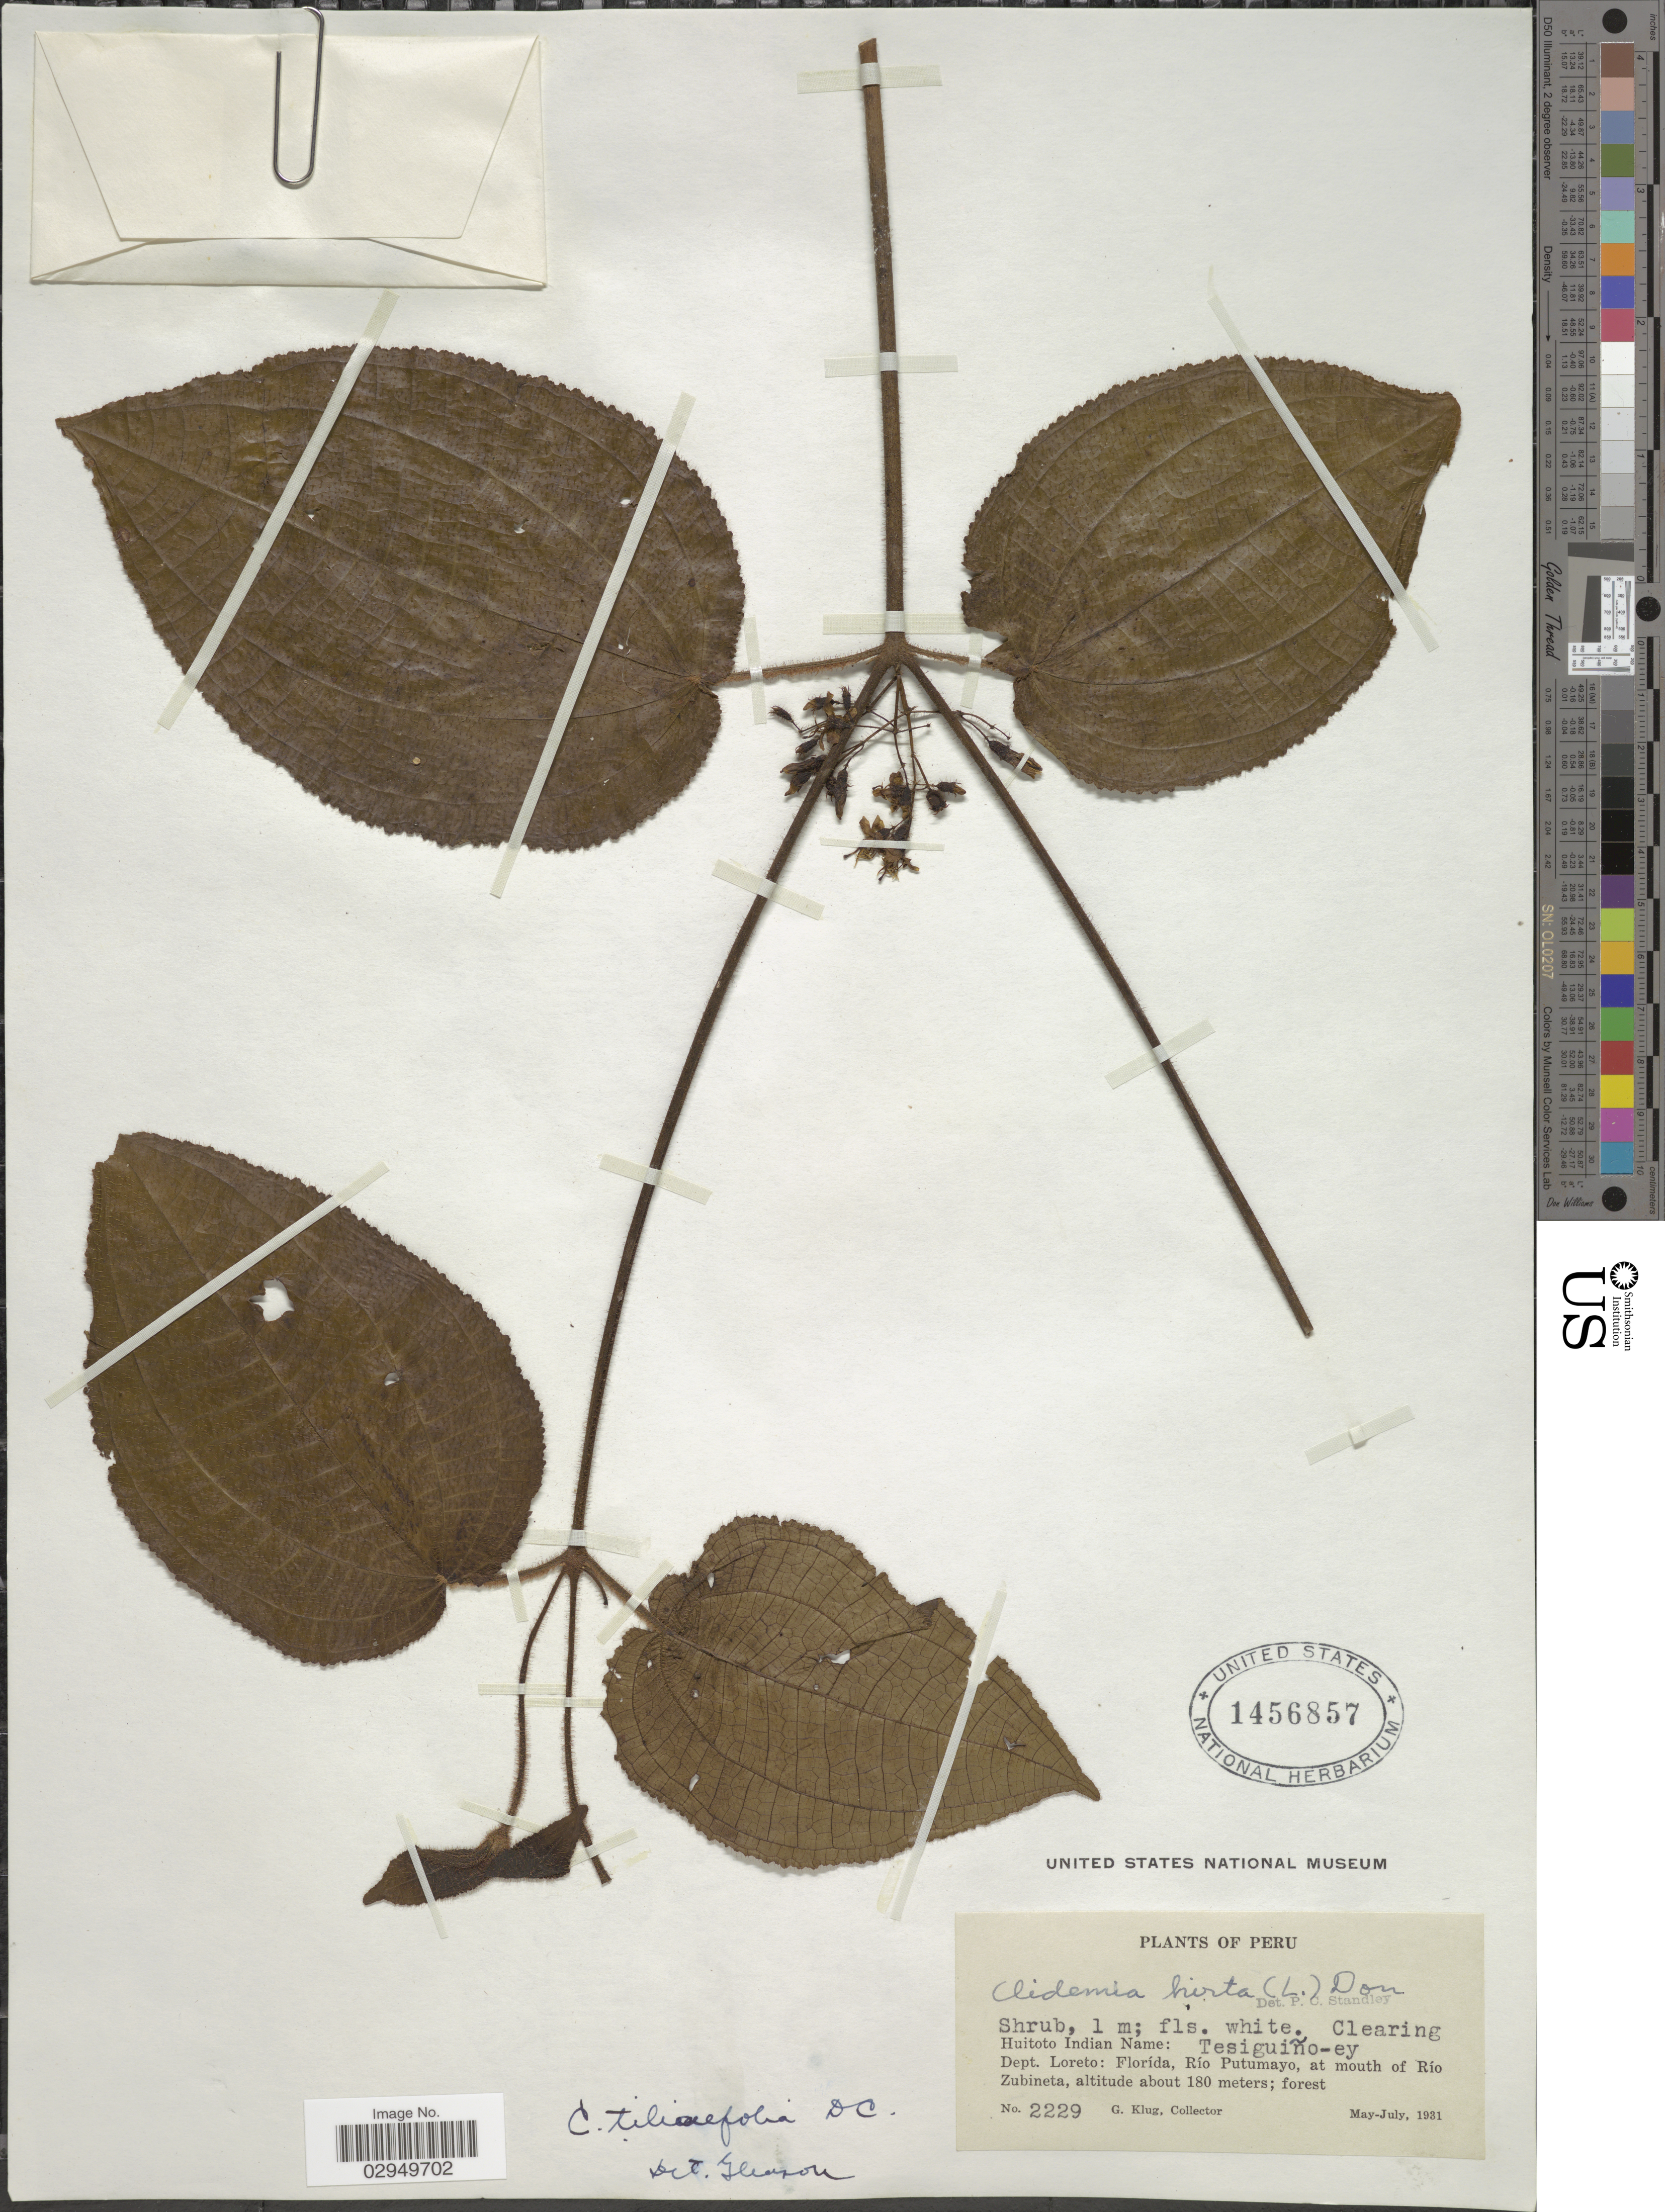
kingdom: Plantae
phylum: Tracheophyta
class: Magnoliopsida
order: Myrtales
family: Melastomataceae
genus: Clidemia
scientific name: Clidemia hirta var. tiliifolia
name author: (DC.) J.F. Macbr.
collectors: G. Klug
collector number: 2229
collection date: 1931-05/1931-07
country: Peru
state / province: Loreto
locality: Clearing. Dept. Loreto: Florída, Río Putumayo, at mouth of Río Zubineta.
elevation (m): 180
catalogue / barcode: US 1456857